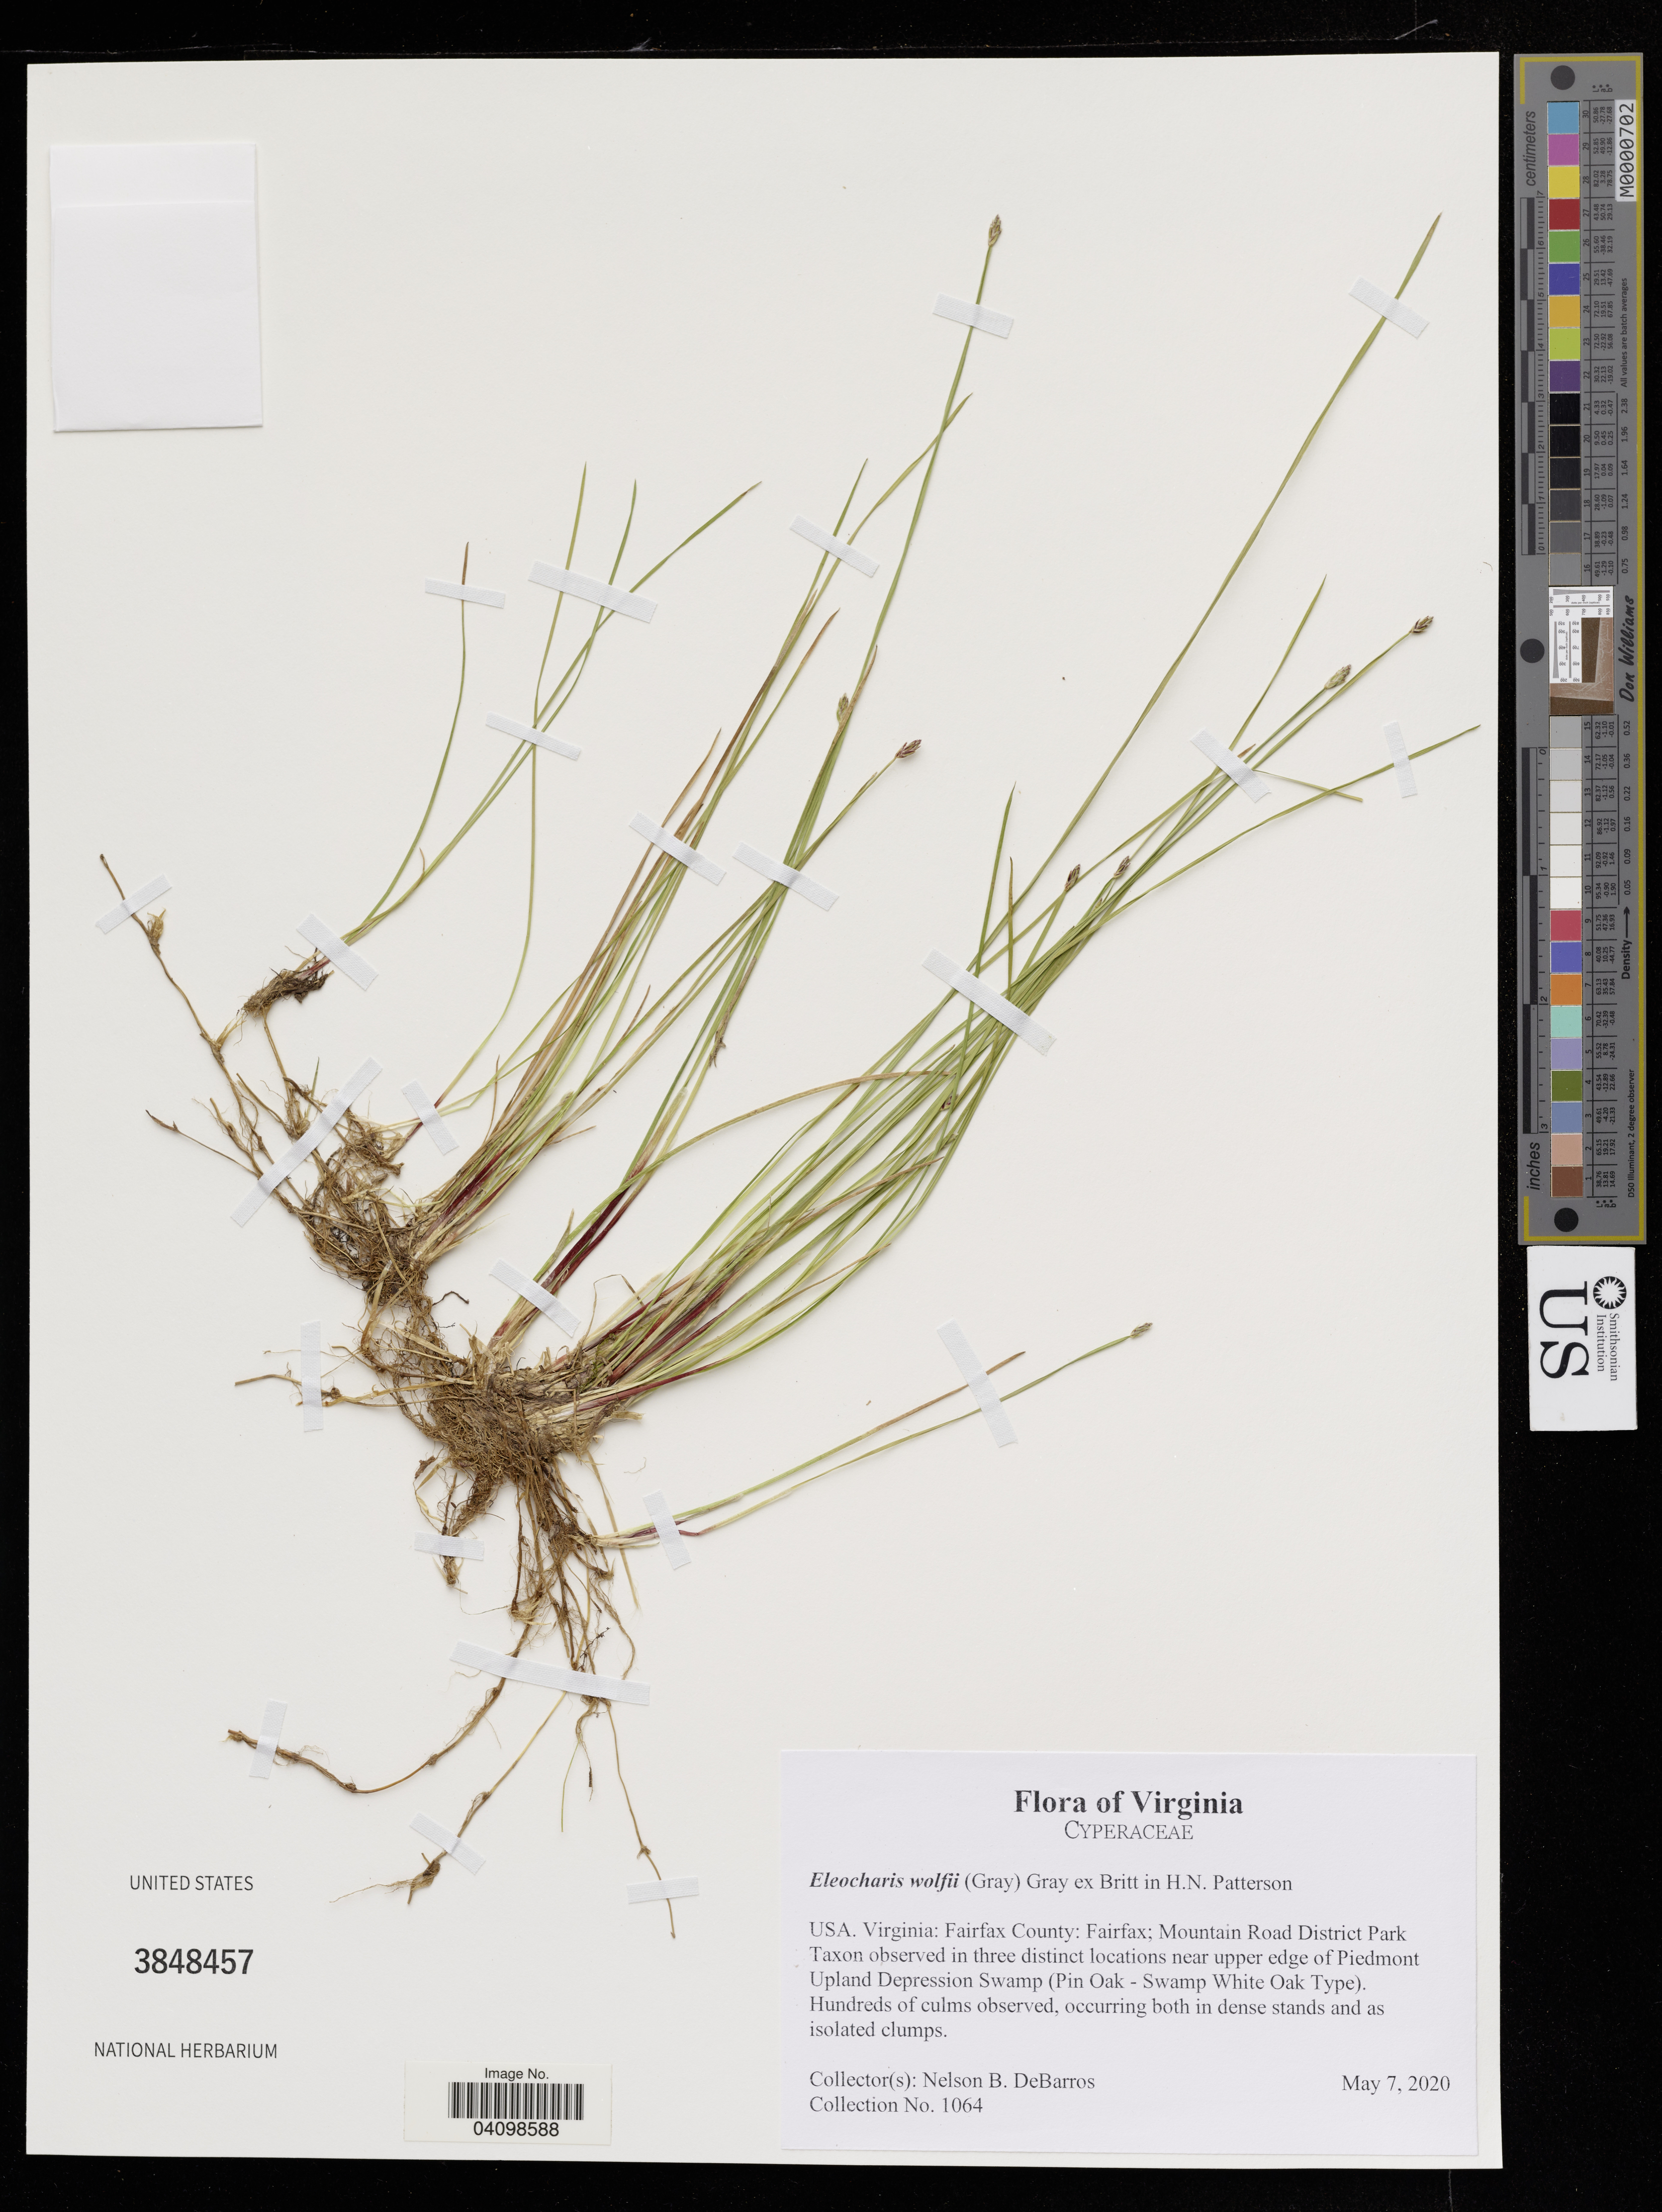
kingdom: Plantae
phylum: Tracheophyta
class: Liliopsida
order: Poales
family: Cyperaceae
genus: Eleocharis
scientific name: Eleocharis wolfii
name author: (A. Gray) A. Gray ex Britton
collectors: N. DeBarros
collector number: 1064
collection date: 2020-05-07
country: United States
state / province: Virginia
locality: Fairfax County: Fairfax; Mountain Road District Park Taxon observed in three distinct locations near upper edge of Piedmont Upland Depression Swamp (Pin Oak - Swamp White Oak Type).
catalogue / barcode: US 3848457